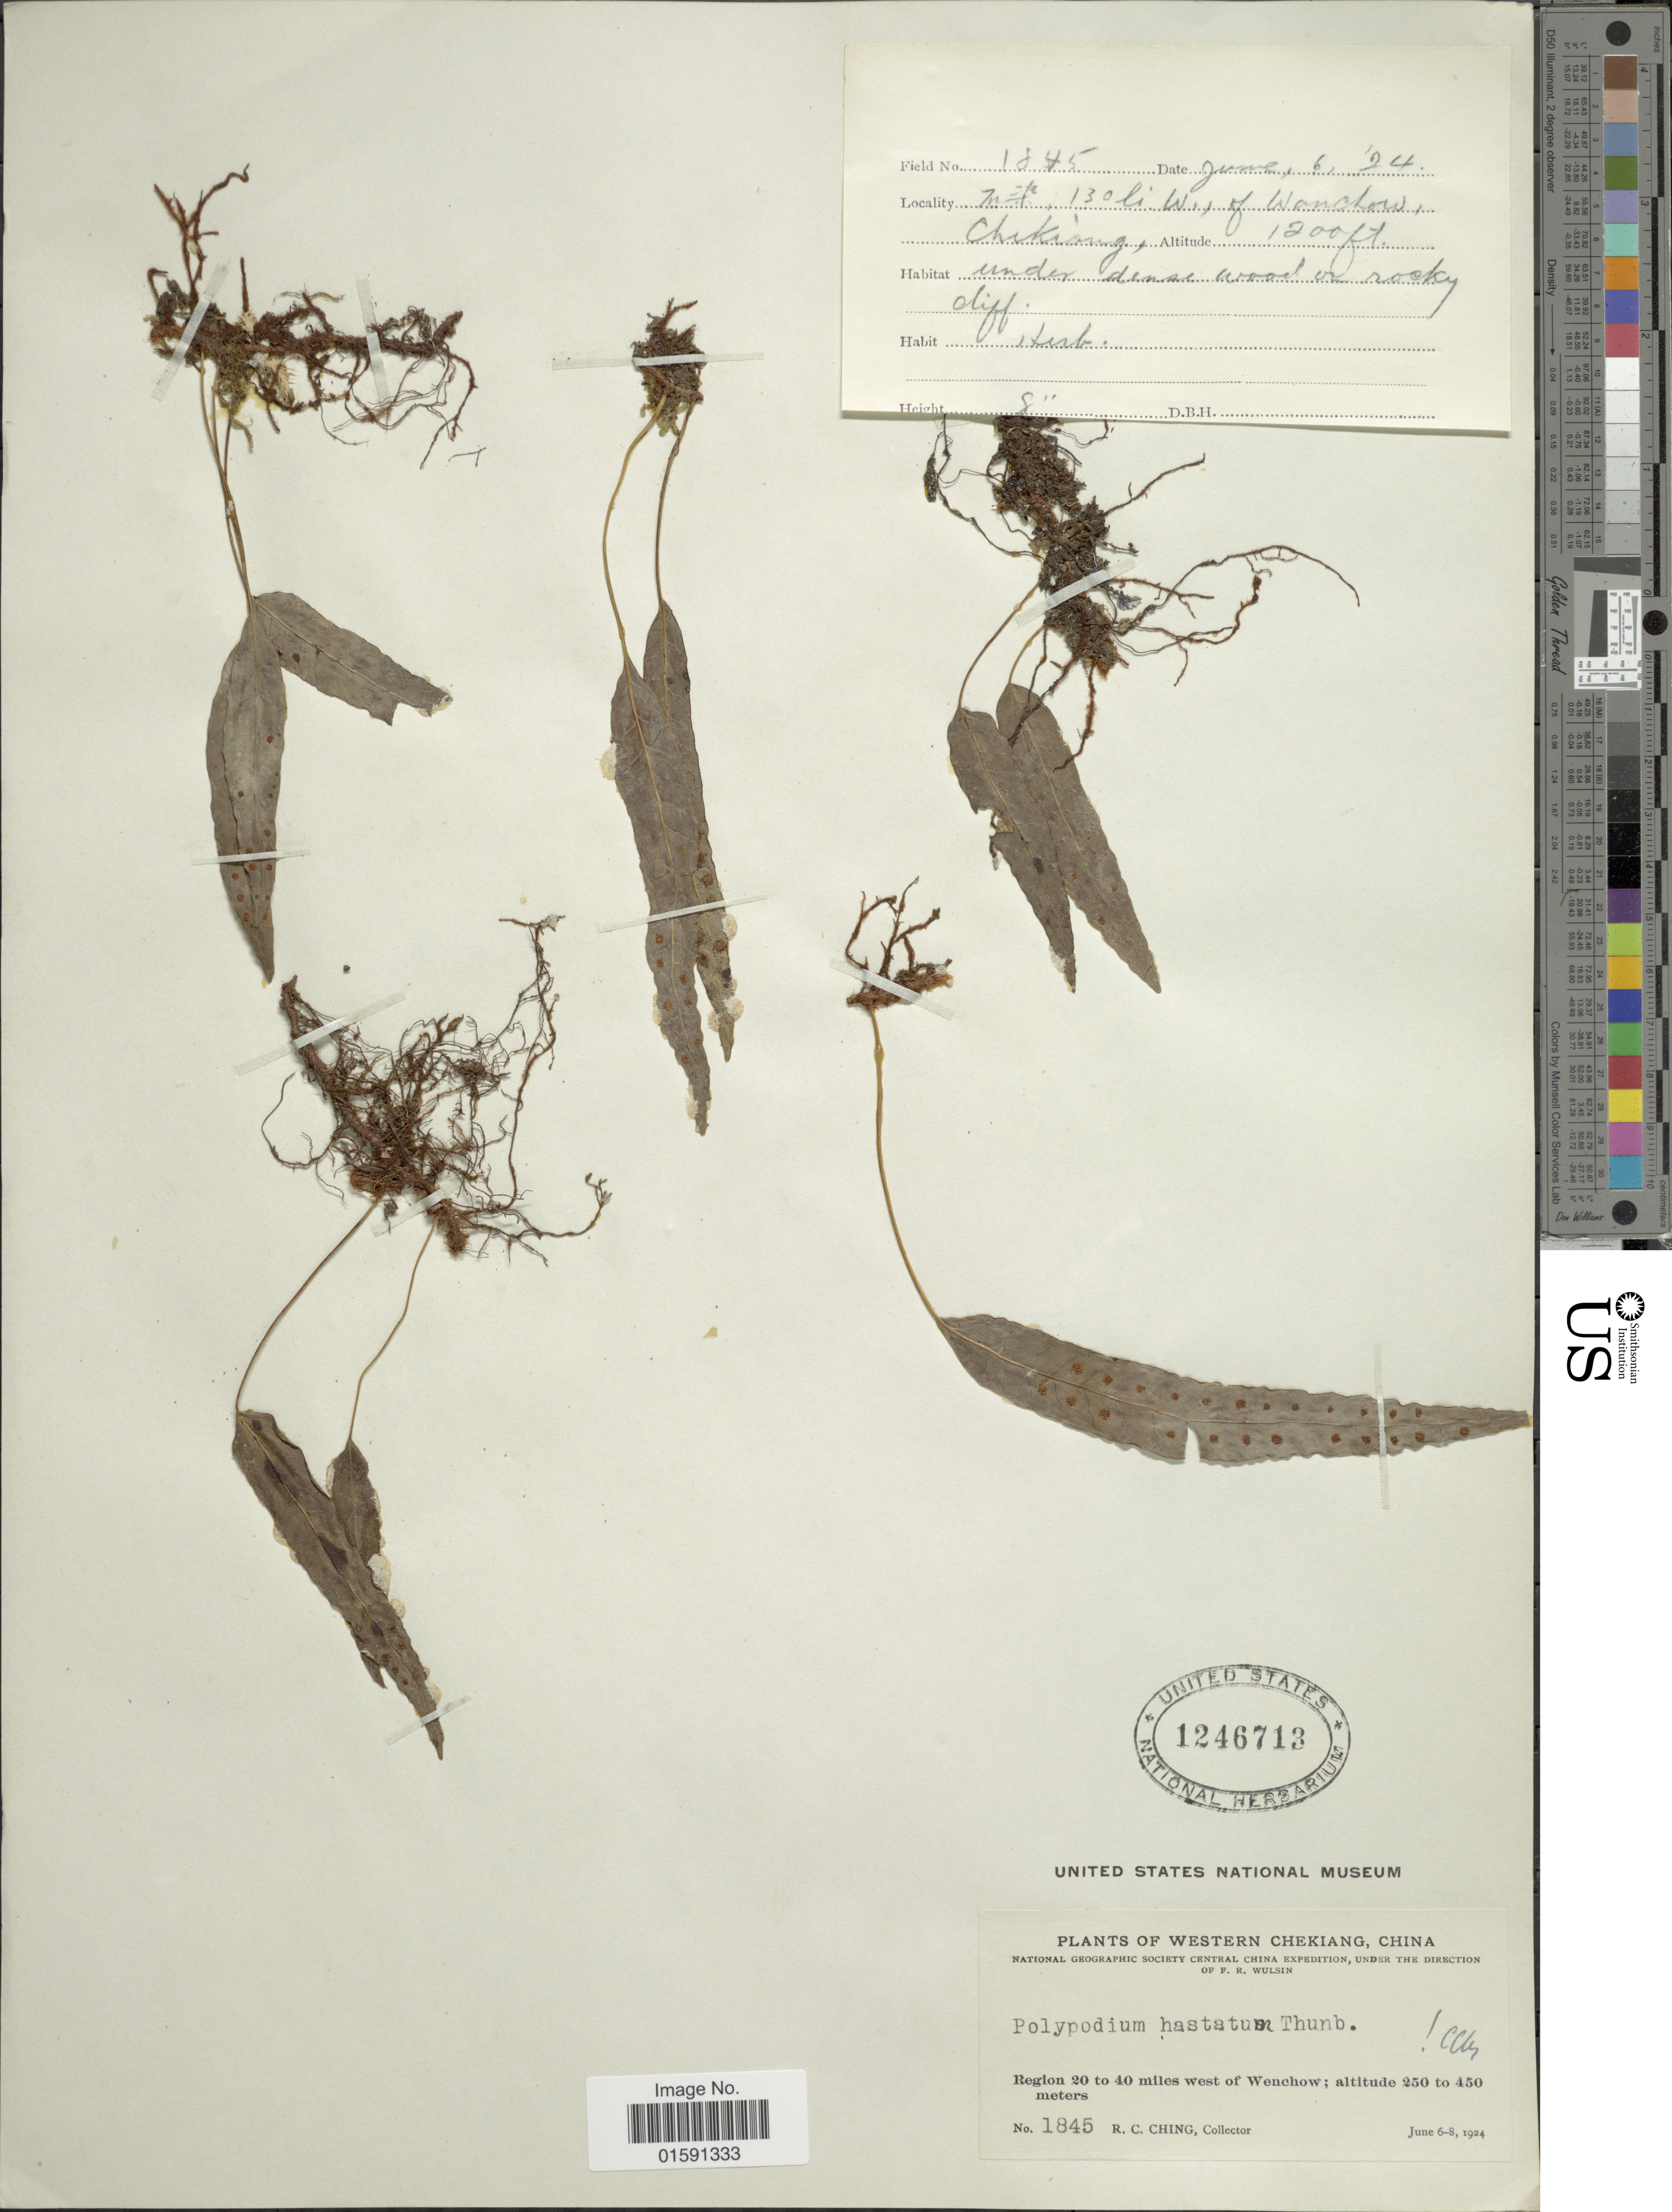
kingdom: Plantae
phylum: Tracheophyta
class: Polypodiopsida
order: Polypodiales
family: Polypodiaceae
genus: Selliguea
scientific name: Selliguea hastata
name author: (Thunb.) Fraser-Jenk.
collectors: R. C. Ching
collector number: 1845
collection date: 1924-06-06/1924-06-08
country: China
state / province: Zhejiang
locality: Western Chekiang, China. Region 20 to 40 miles west of Wenchow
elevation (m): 250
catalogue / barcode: US 1246713